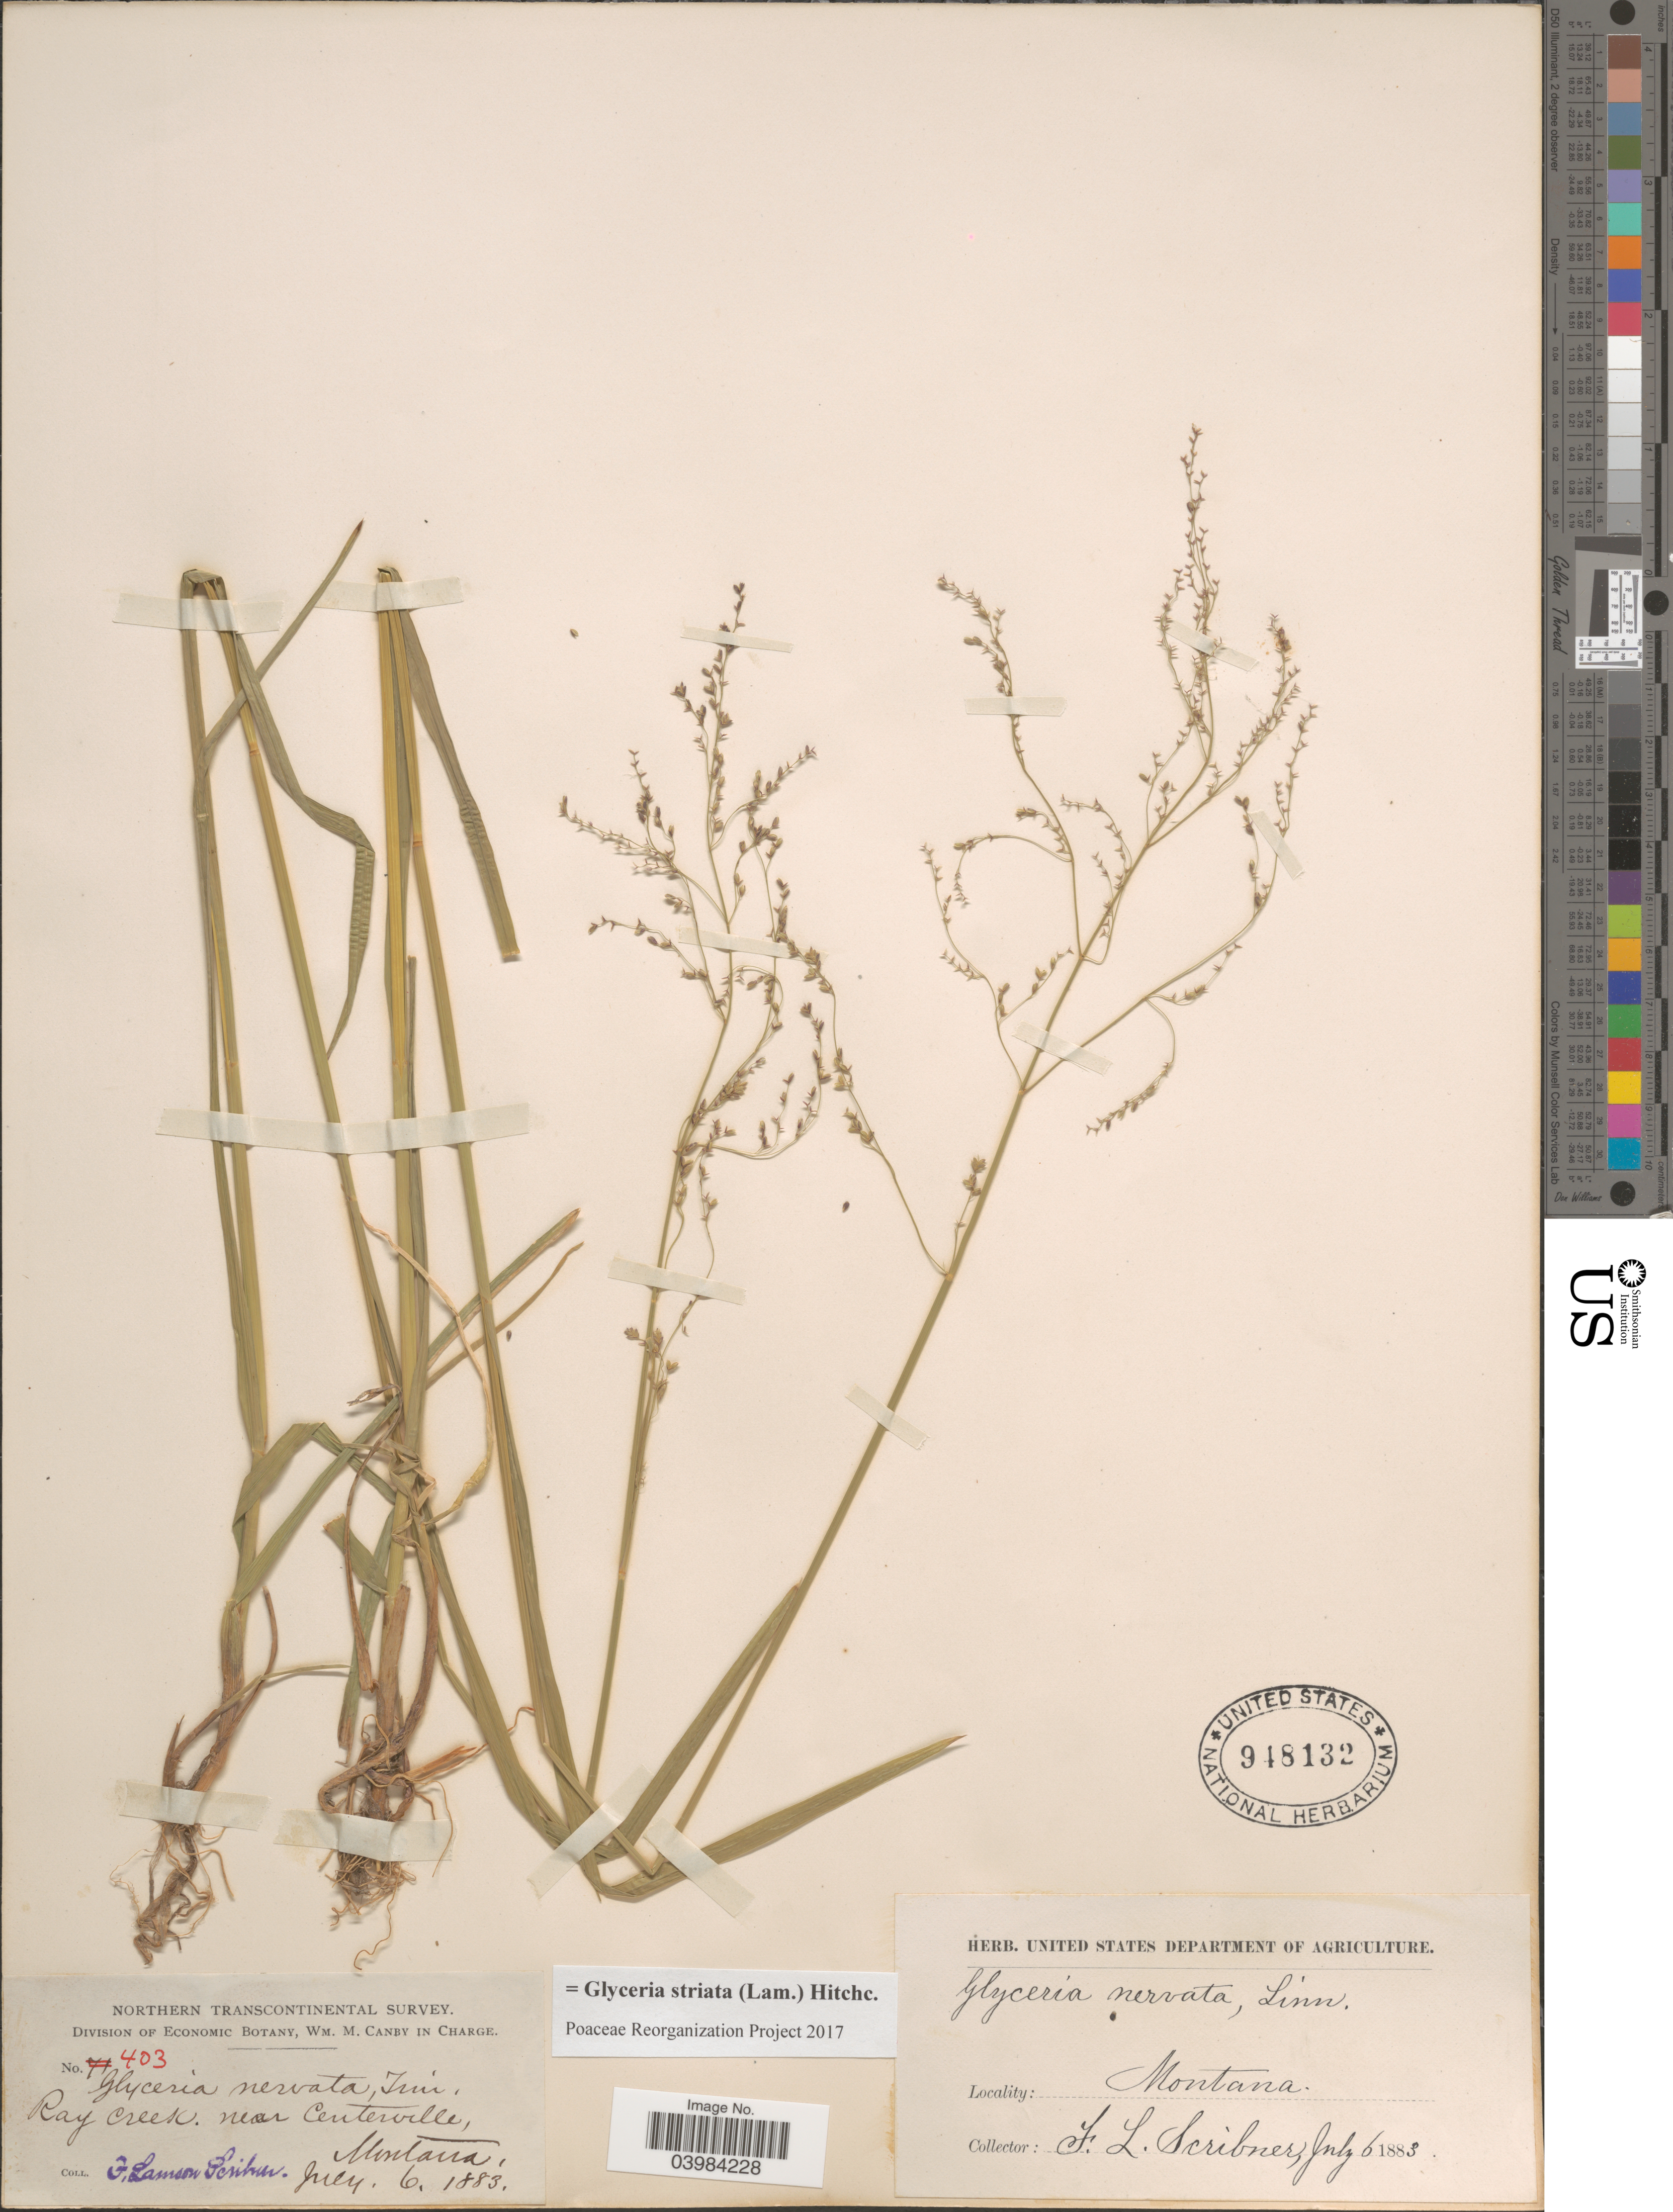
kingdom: Plantae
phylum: Tracheophyta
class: Liliopsida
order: Poales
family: Poaceae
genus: Glyceria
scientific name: Glyceria striata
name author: (Lam.) Hitchc.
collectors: F. L. Scribner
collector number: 403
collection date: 1883-07-06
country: United States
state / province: Montana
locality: Ray creek, near Centerville.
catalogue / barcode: US 948132